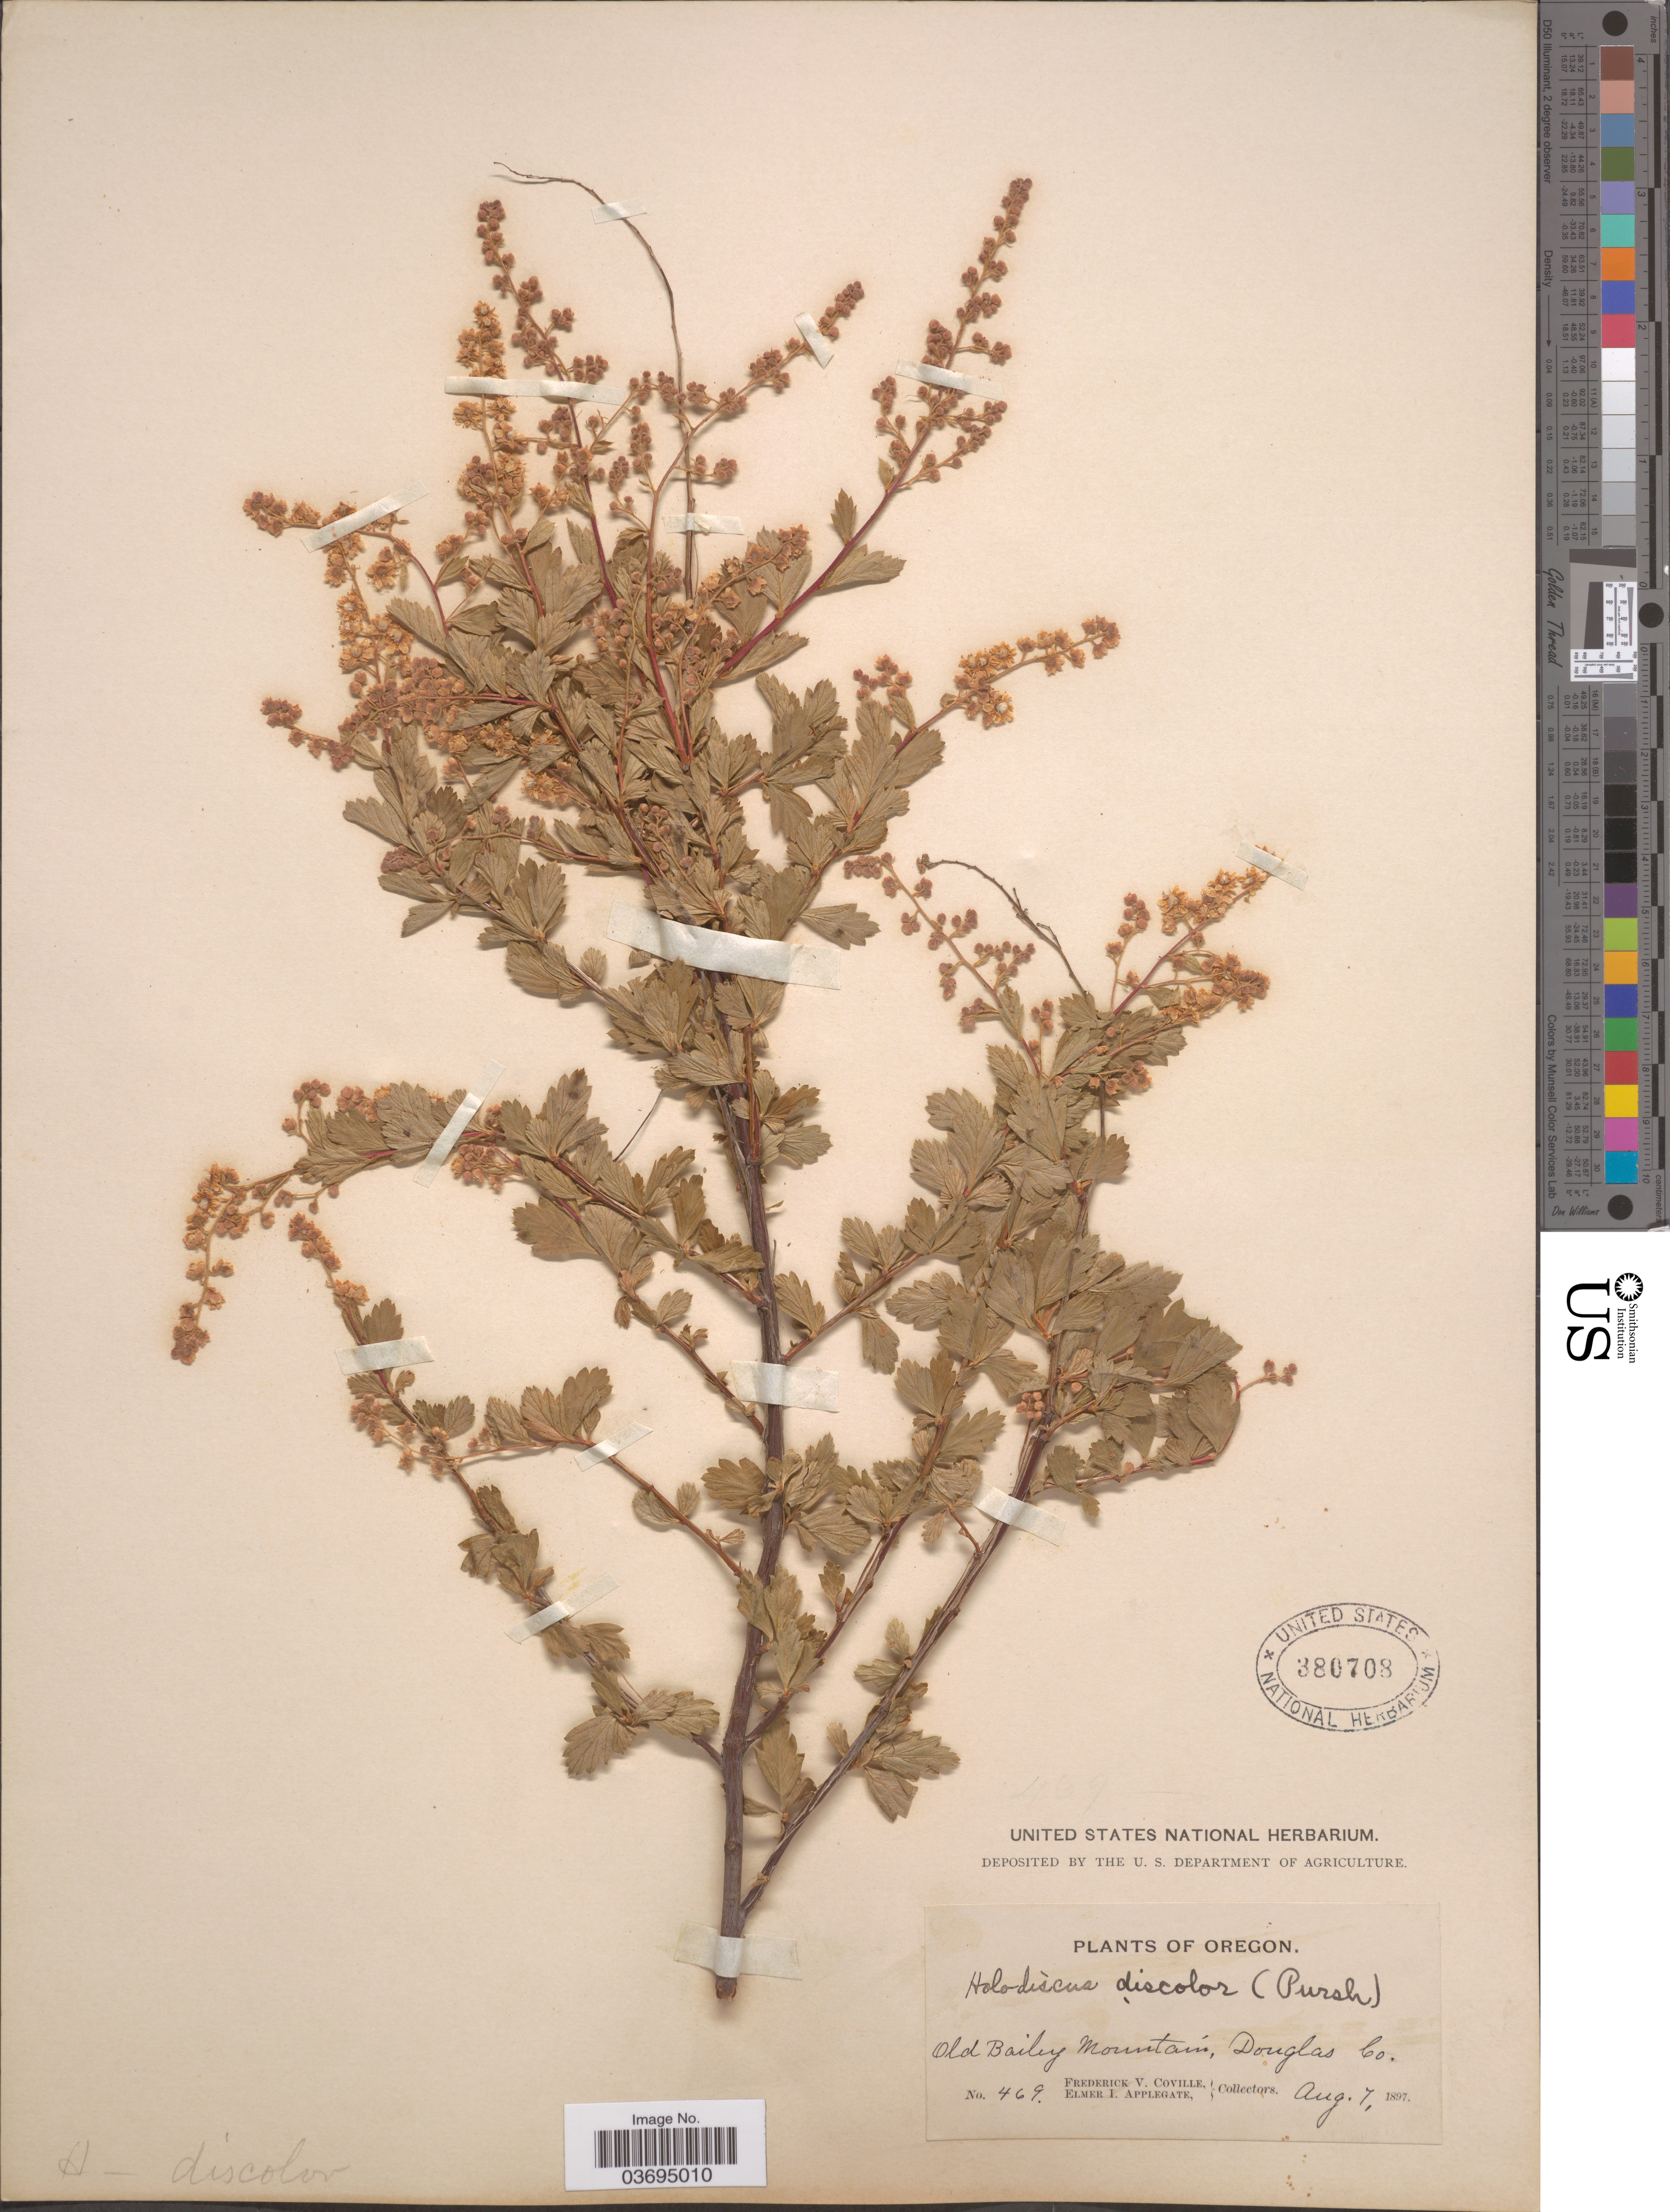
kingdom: Plantae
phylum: Tracheophyta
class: Magnoliopsida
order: Rosales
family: Rosaceae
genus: Holodiscus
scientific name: Holodiscus discolor var. glabrescens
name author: (Greenm.) Jeps.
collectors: F. V. Coville & E. I. Applegate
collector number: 469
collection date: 1897-08-07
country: United States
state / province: Oregon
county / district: Douglas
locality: Old Bailey Mountain, Douglas Co.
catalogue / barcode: US 380708